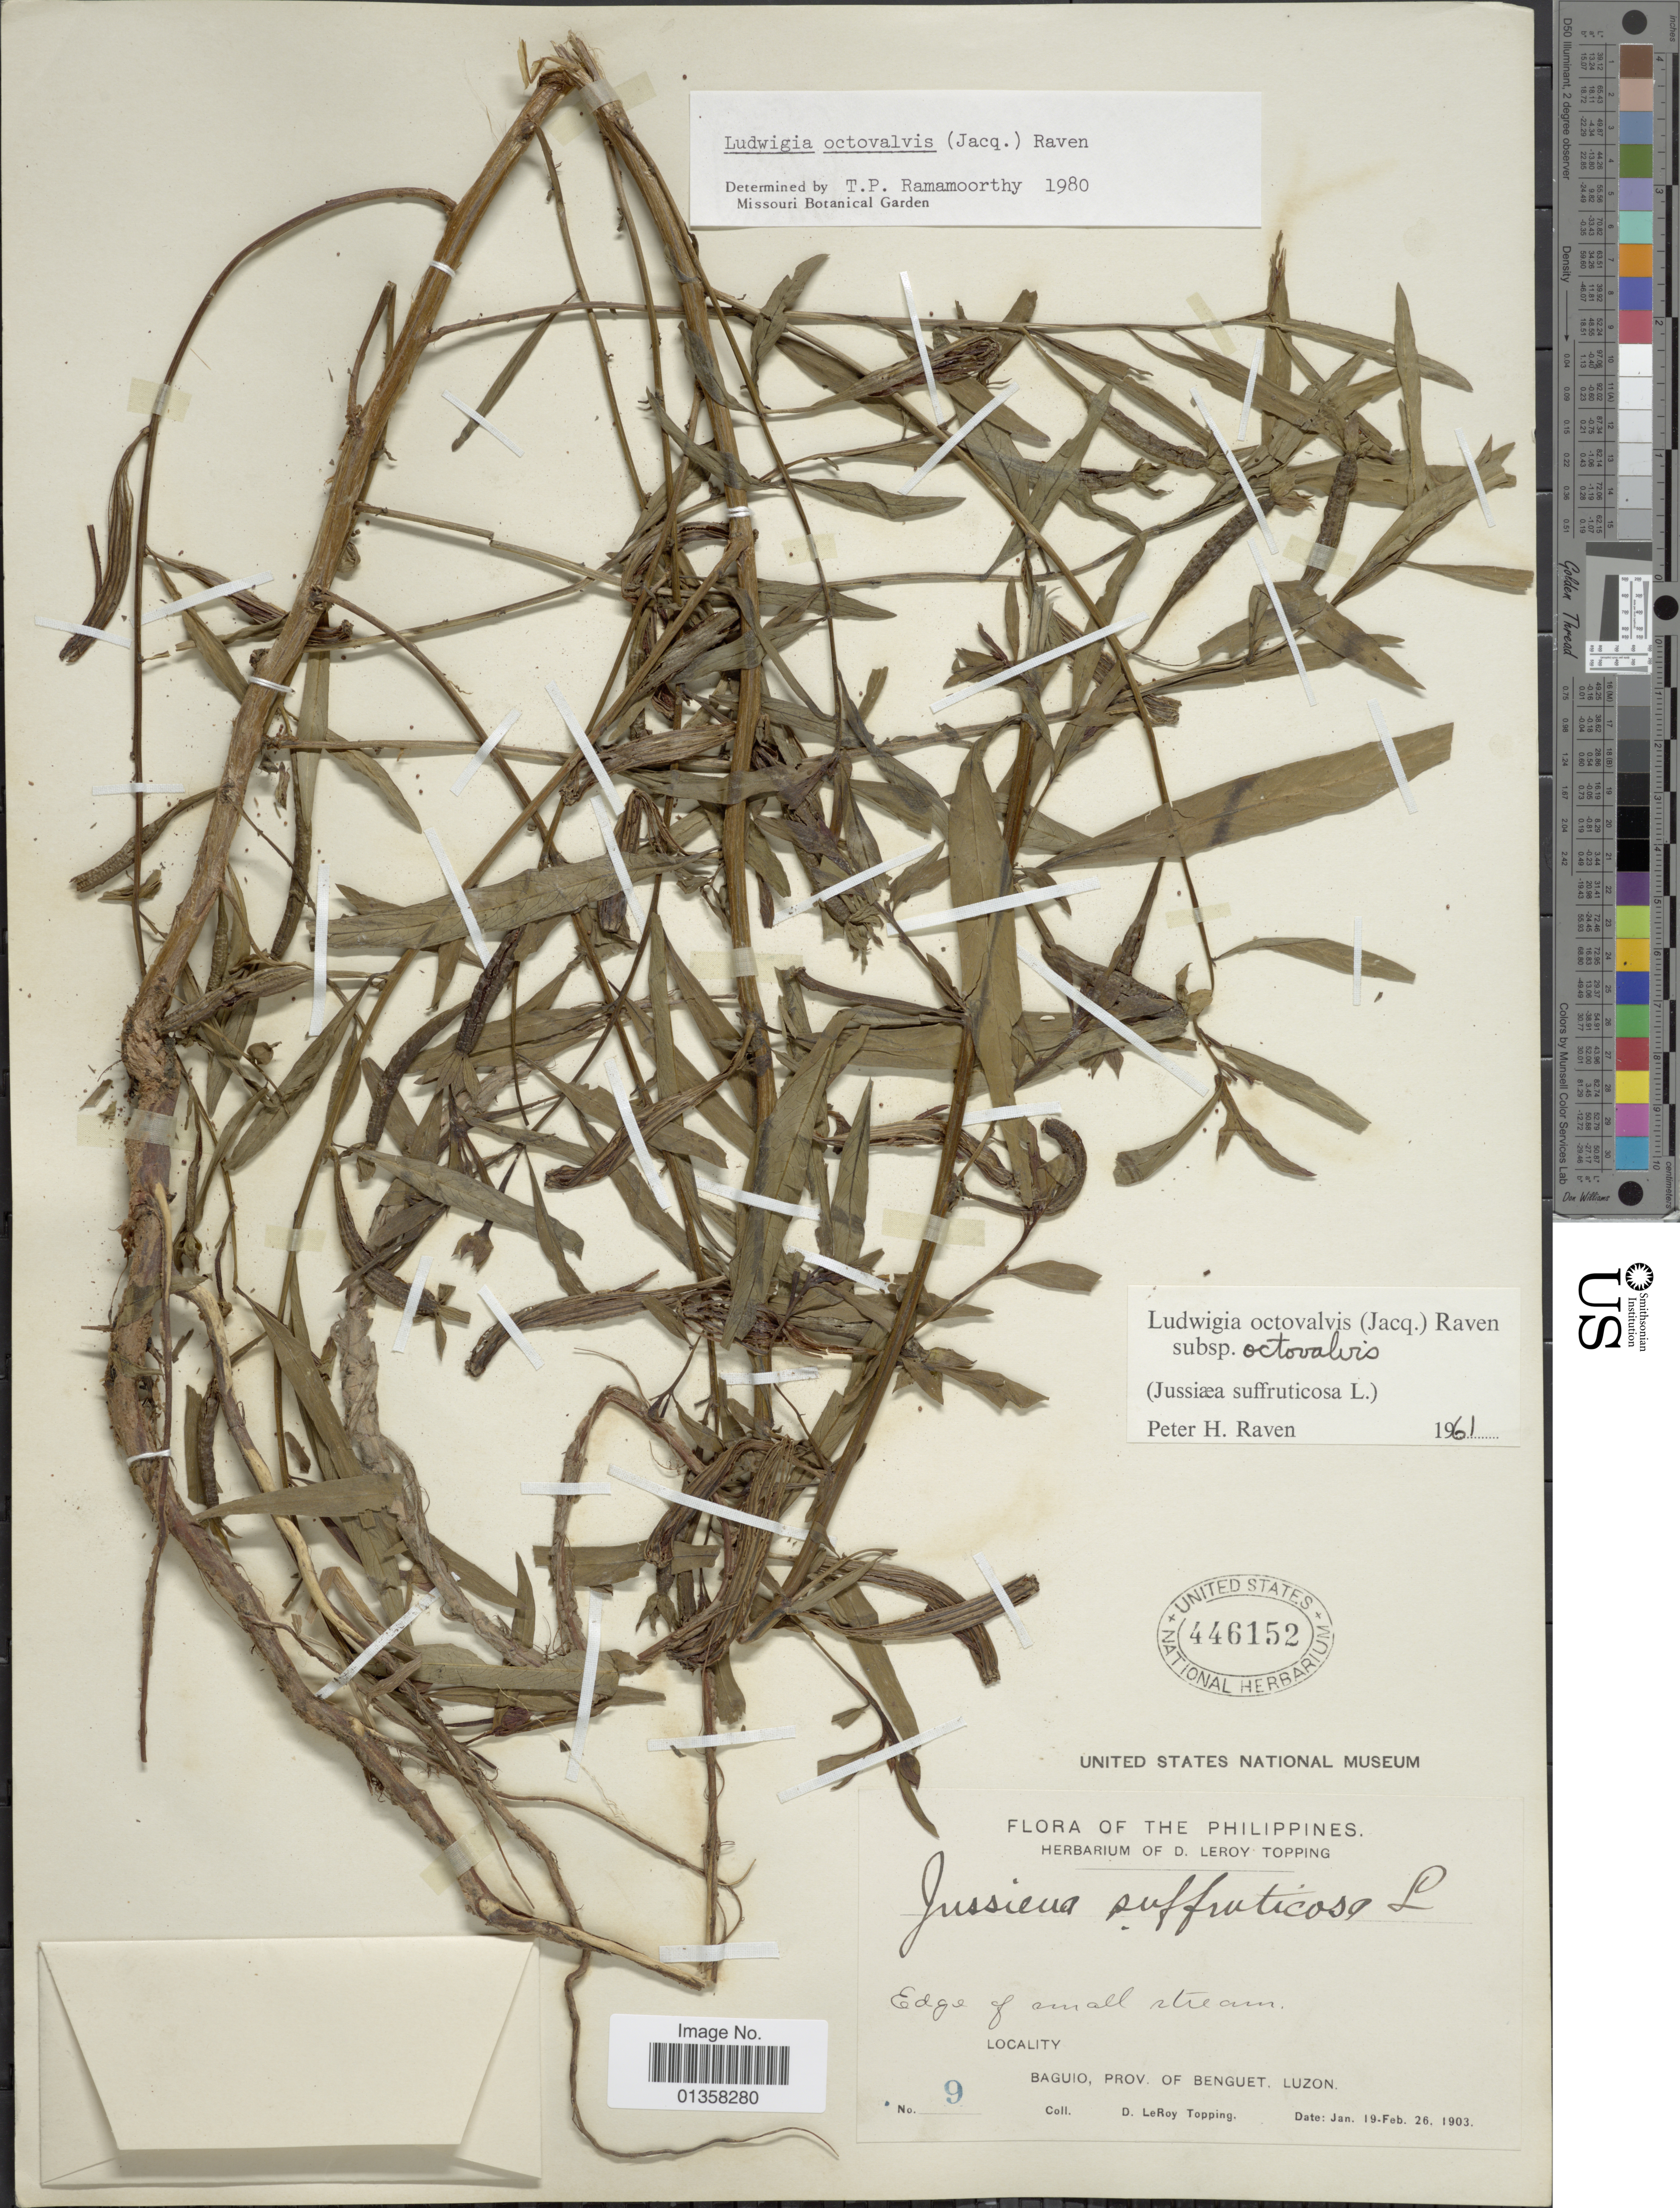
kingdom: Plantae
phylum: Tracheophyta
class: Magnoliopsida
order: Myrtales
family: Onagraceae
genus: Ludwigia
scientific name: Ludwigia octovalvis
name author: (Jacq.) P.H. Raven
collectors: D. L. Topping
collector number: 9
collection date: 1903-01-19/1903-02-26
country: Philippines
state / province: Central Luzon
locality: Baguio, Prov. of Benguet, Luzon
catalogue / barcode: US 446152